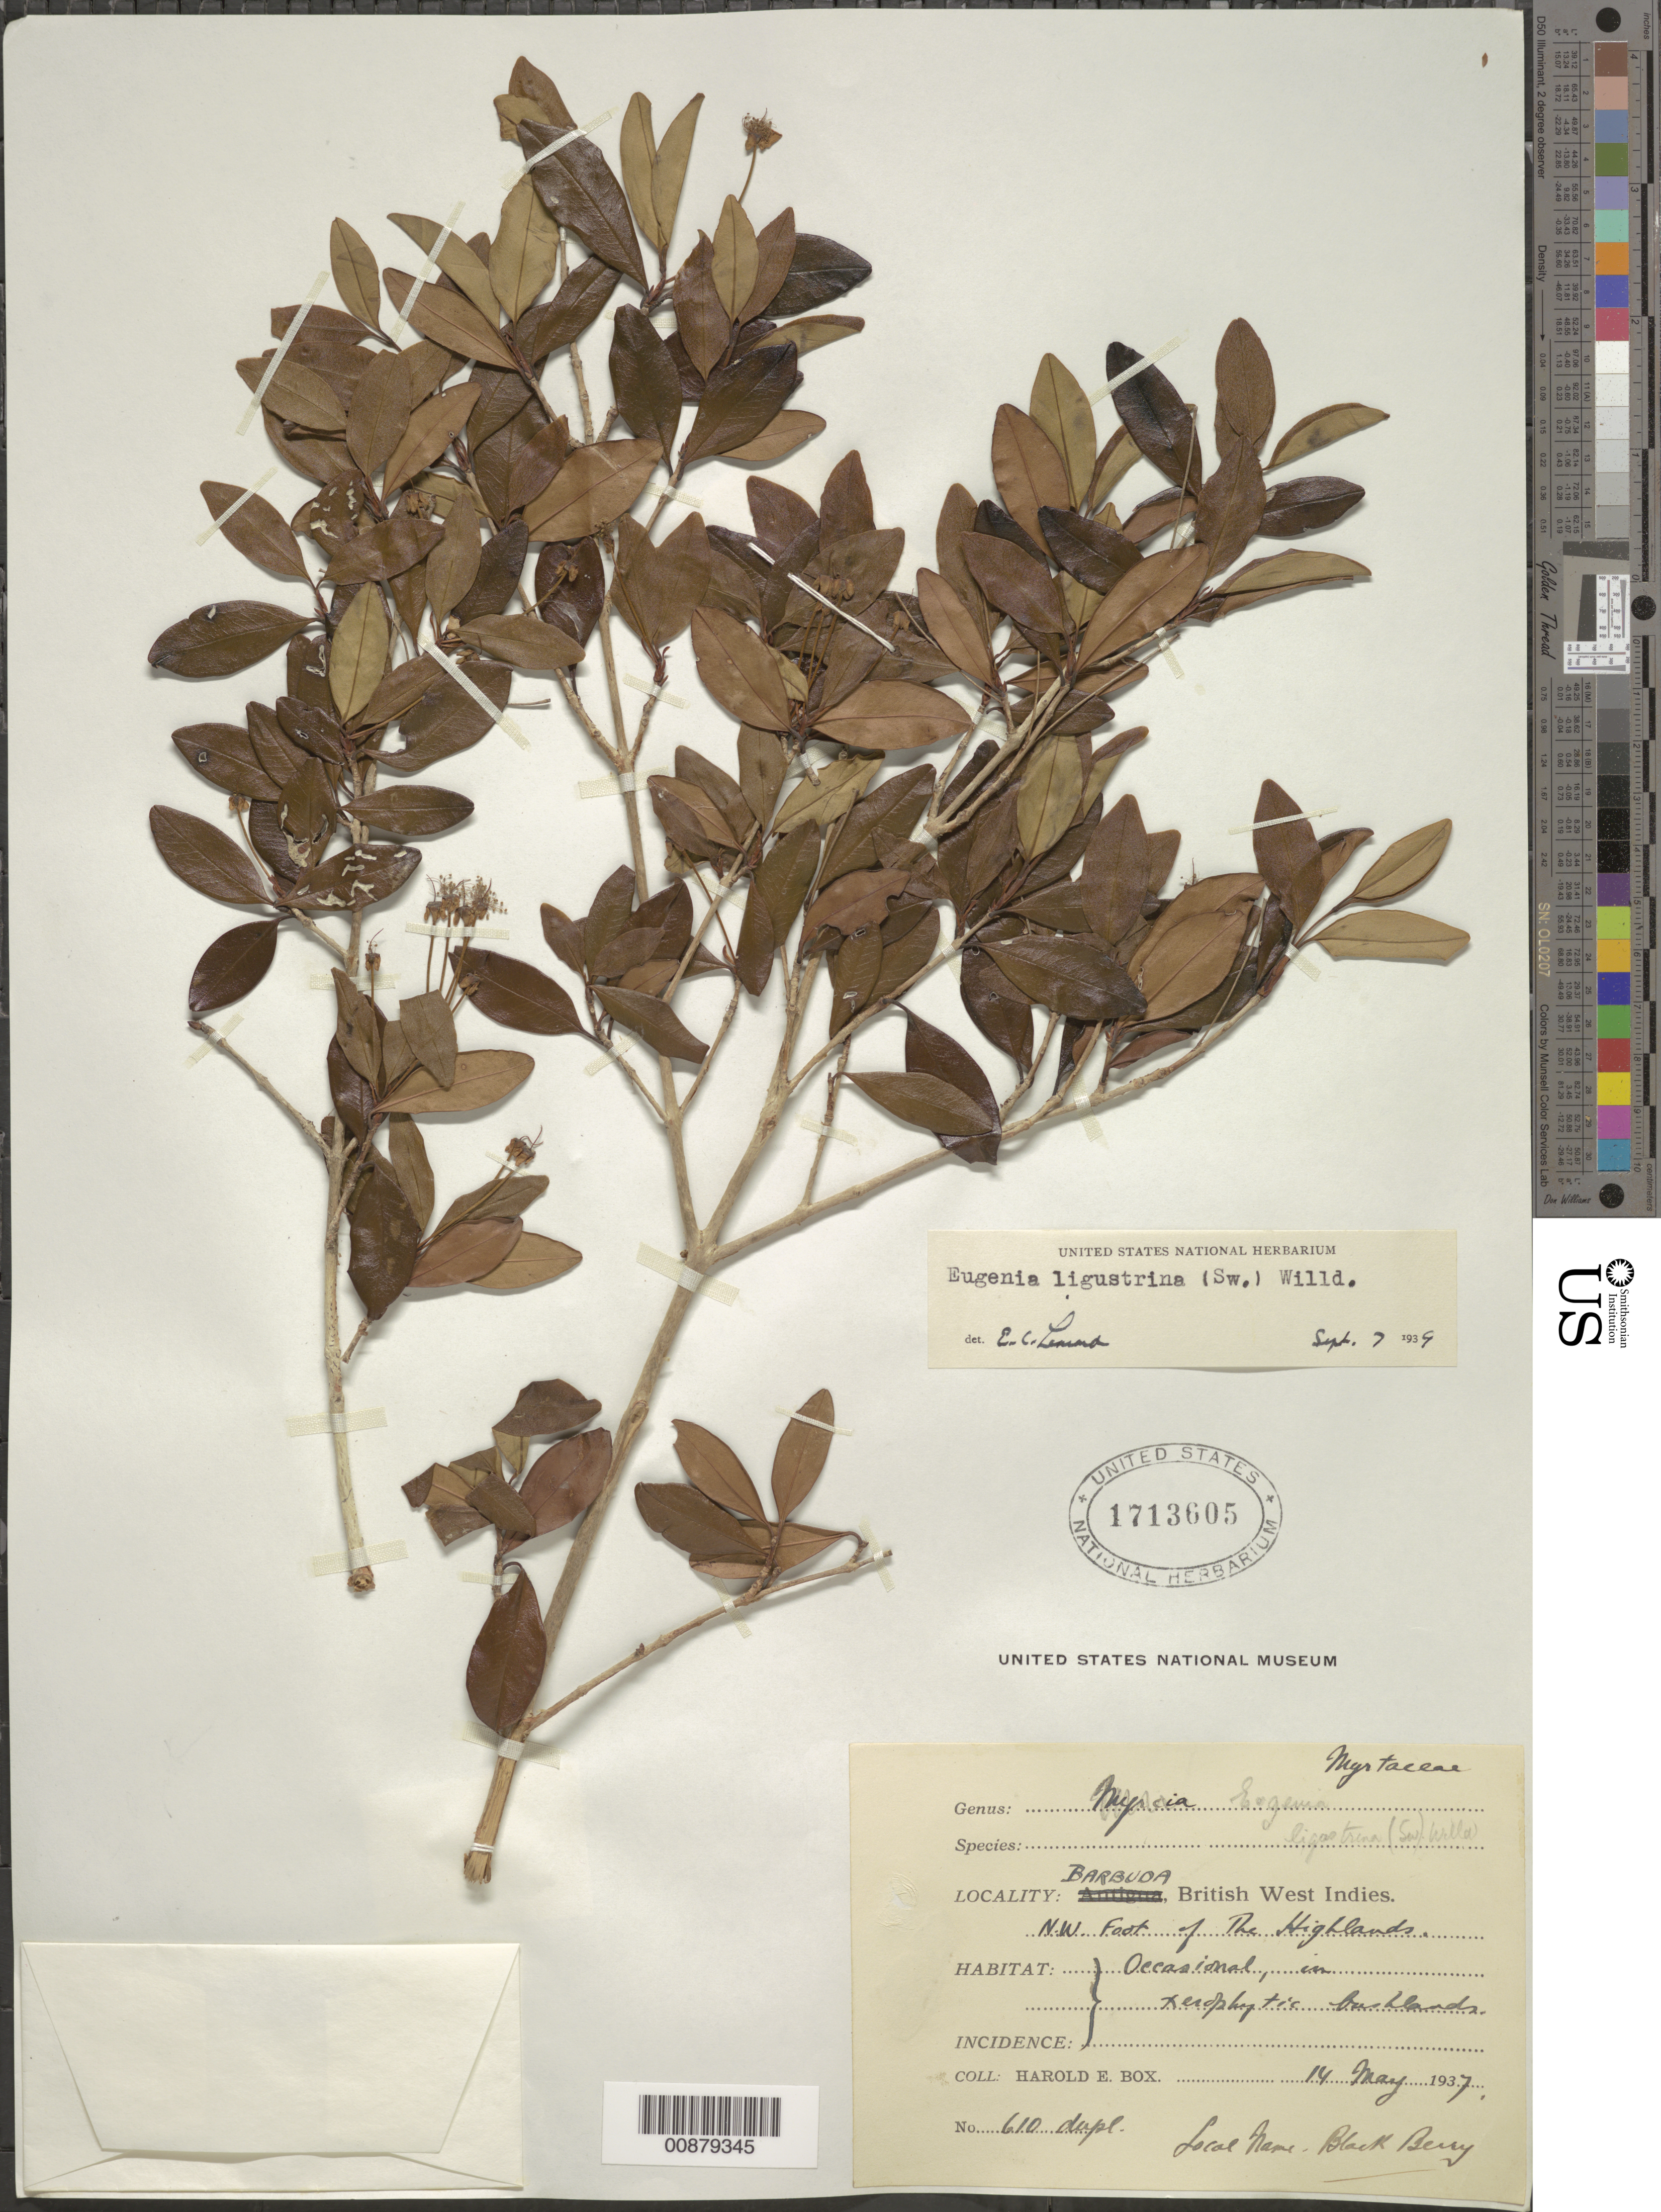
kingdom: Plantae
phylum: Tracheophyta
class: Magnoliopsida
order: Myrtales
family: Myrtaceae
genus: Eugenia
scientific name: Eugenia ligustrina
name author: (Sw.) Willd.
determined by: Leonard, Emery C., (US)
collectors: H. E. Box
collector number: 610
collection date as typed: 14 May 1937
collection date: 1937-05-14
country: Antigua and Barbuda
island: Barbuda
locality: NW foot of the Highlands.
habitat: Xerophytic bushlands.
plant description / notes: Common name: Black Berry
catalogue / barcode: US 1713605